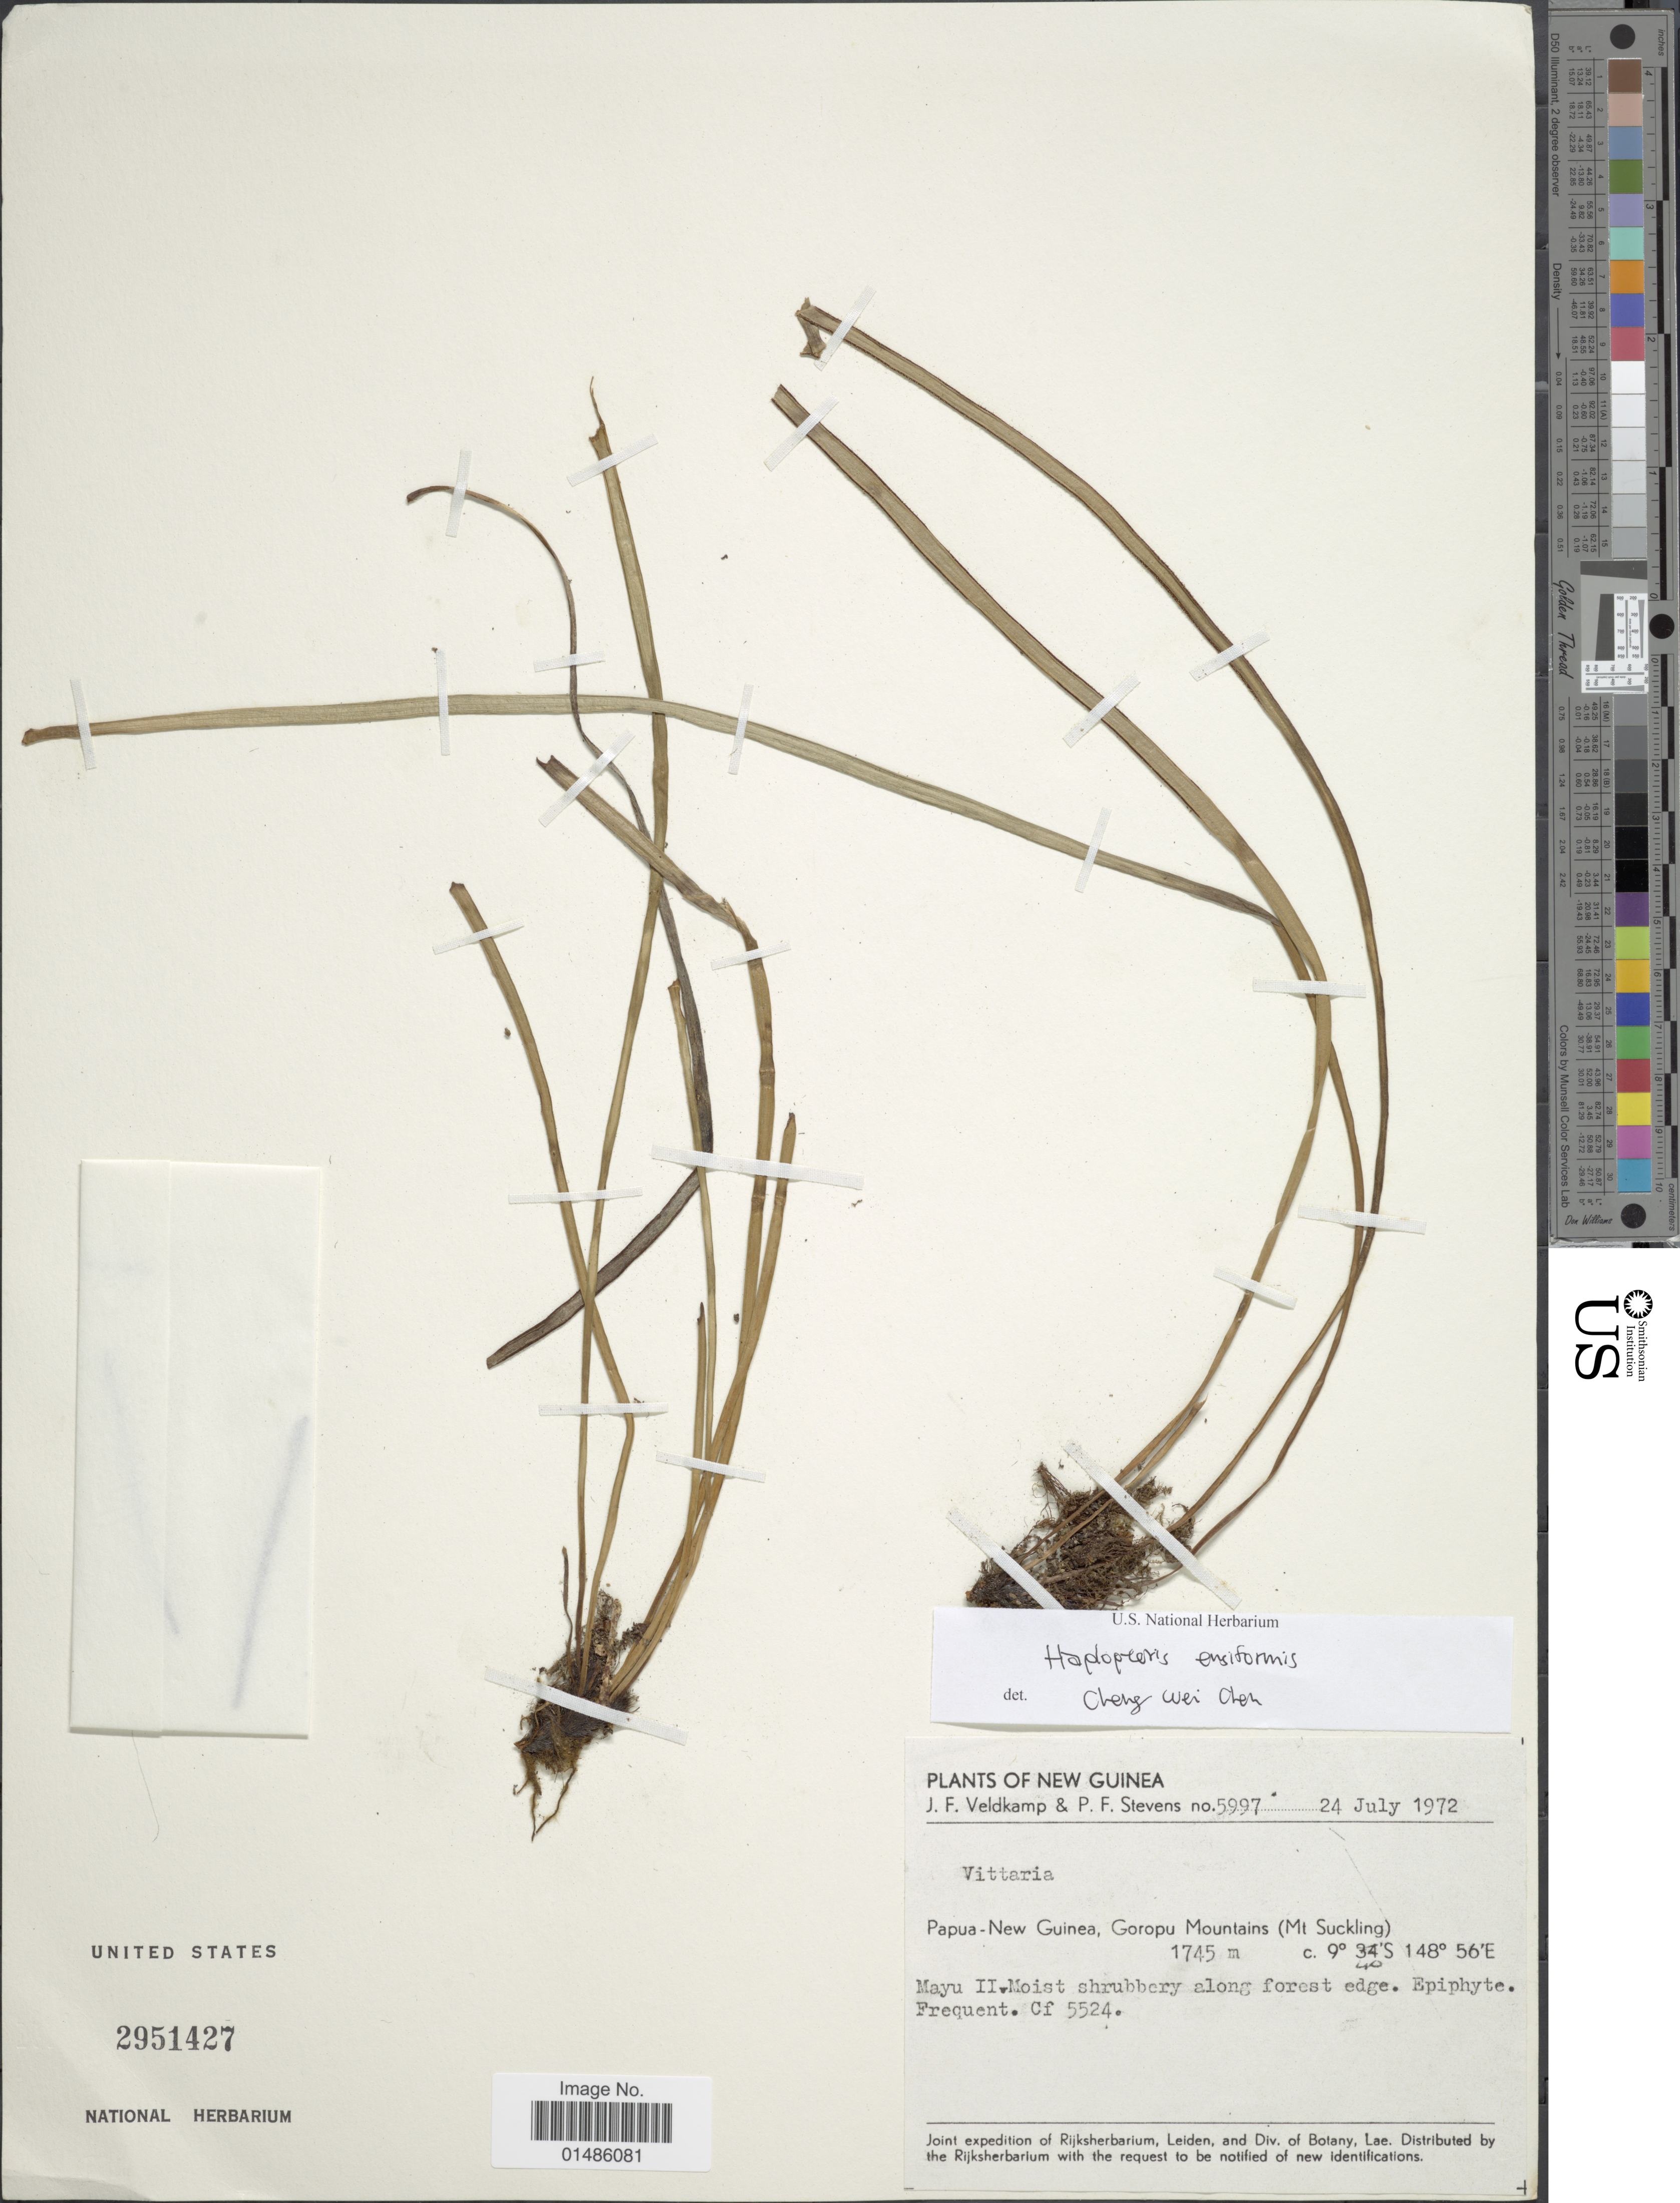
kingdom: Plantae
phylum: Tracheophyta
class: Polypodiopsida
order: Polypodiales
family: Pteridaceae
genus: Haplopteris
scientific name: Haplopteris ensiformis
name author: (Sw.) E.H. Crane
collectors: J. F. Veldkamp & P. F. Stevens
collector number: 5997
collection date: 1972-07-24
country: Papua New Guinea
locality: Goropu Mountains (Mt Suckling).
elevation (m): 1745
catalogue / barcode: US 2951427